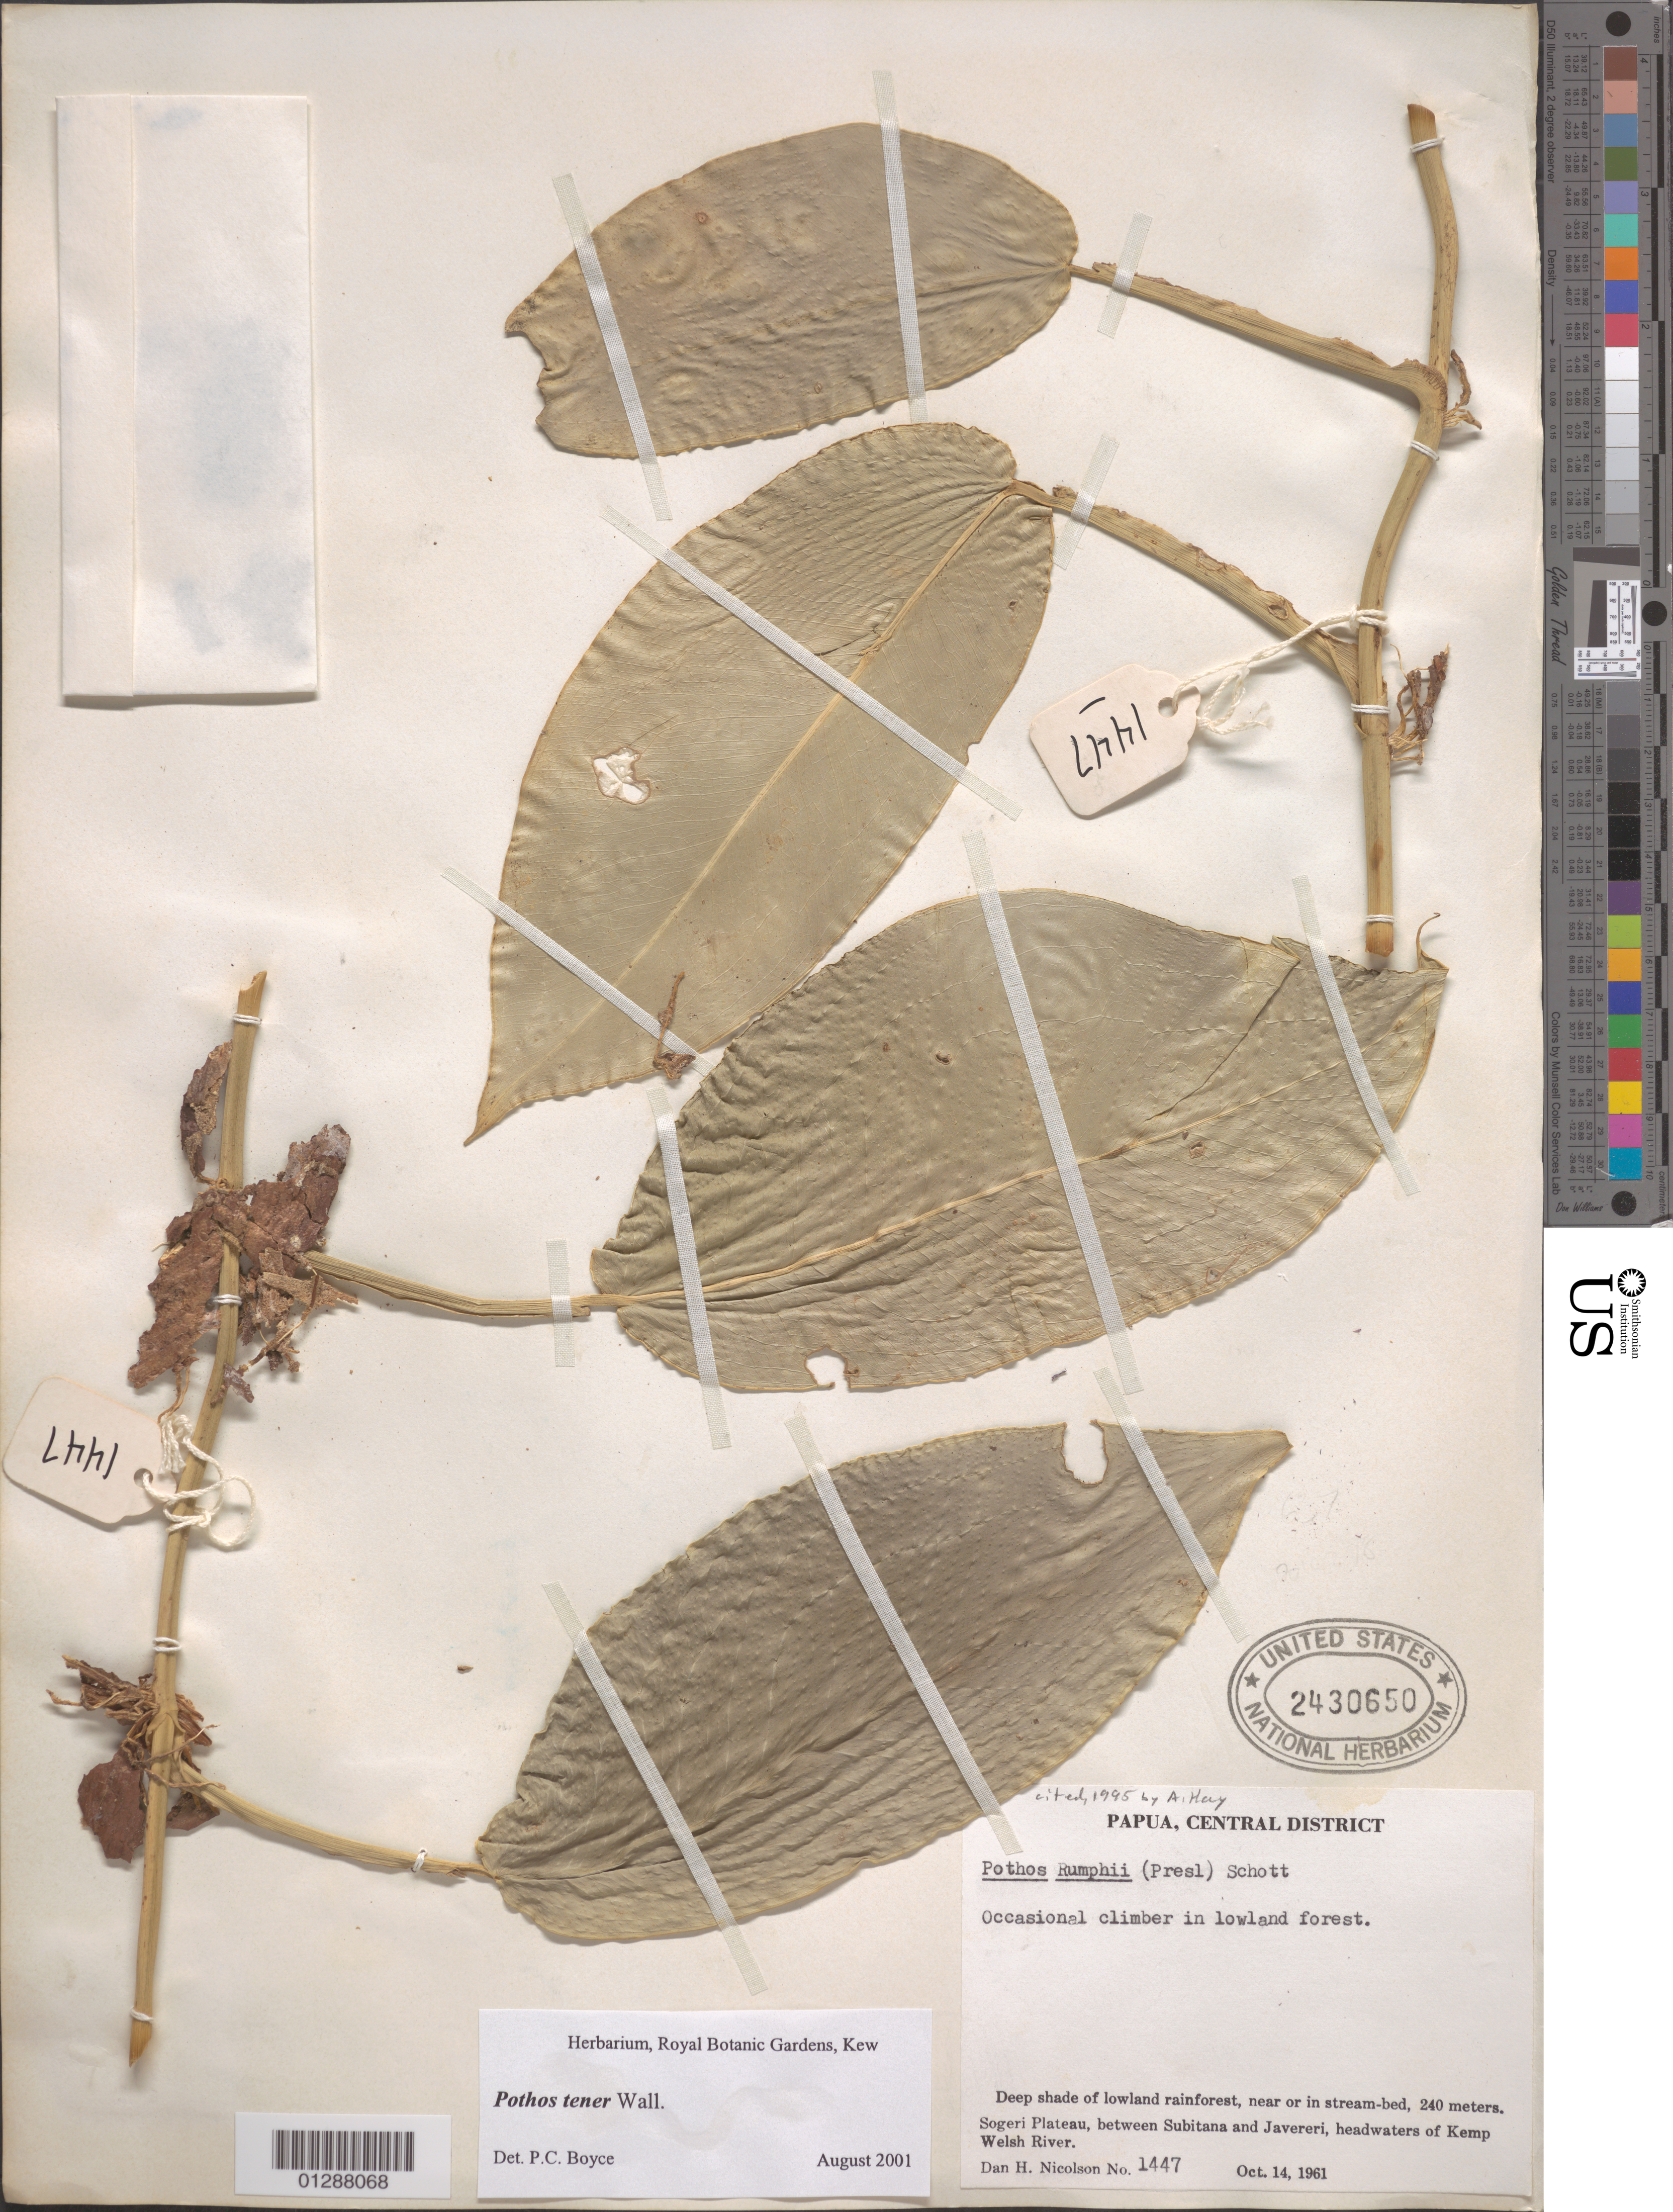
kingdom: Plantae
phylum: Tracheophyta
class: Liliopsida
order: Alismatales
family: Araceae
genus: Pothos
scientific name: Pothos tener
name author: Wall.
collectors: D. H. Nicolson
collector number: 1447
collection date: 1961-10-14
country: Papua New Guinea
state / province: Central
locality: Central District. Sogeri Plateau, between Subitana and Javereri, headwaters of Kemp Welsh River.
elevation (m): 240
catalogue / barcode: US 2430650